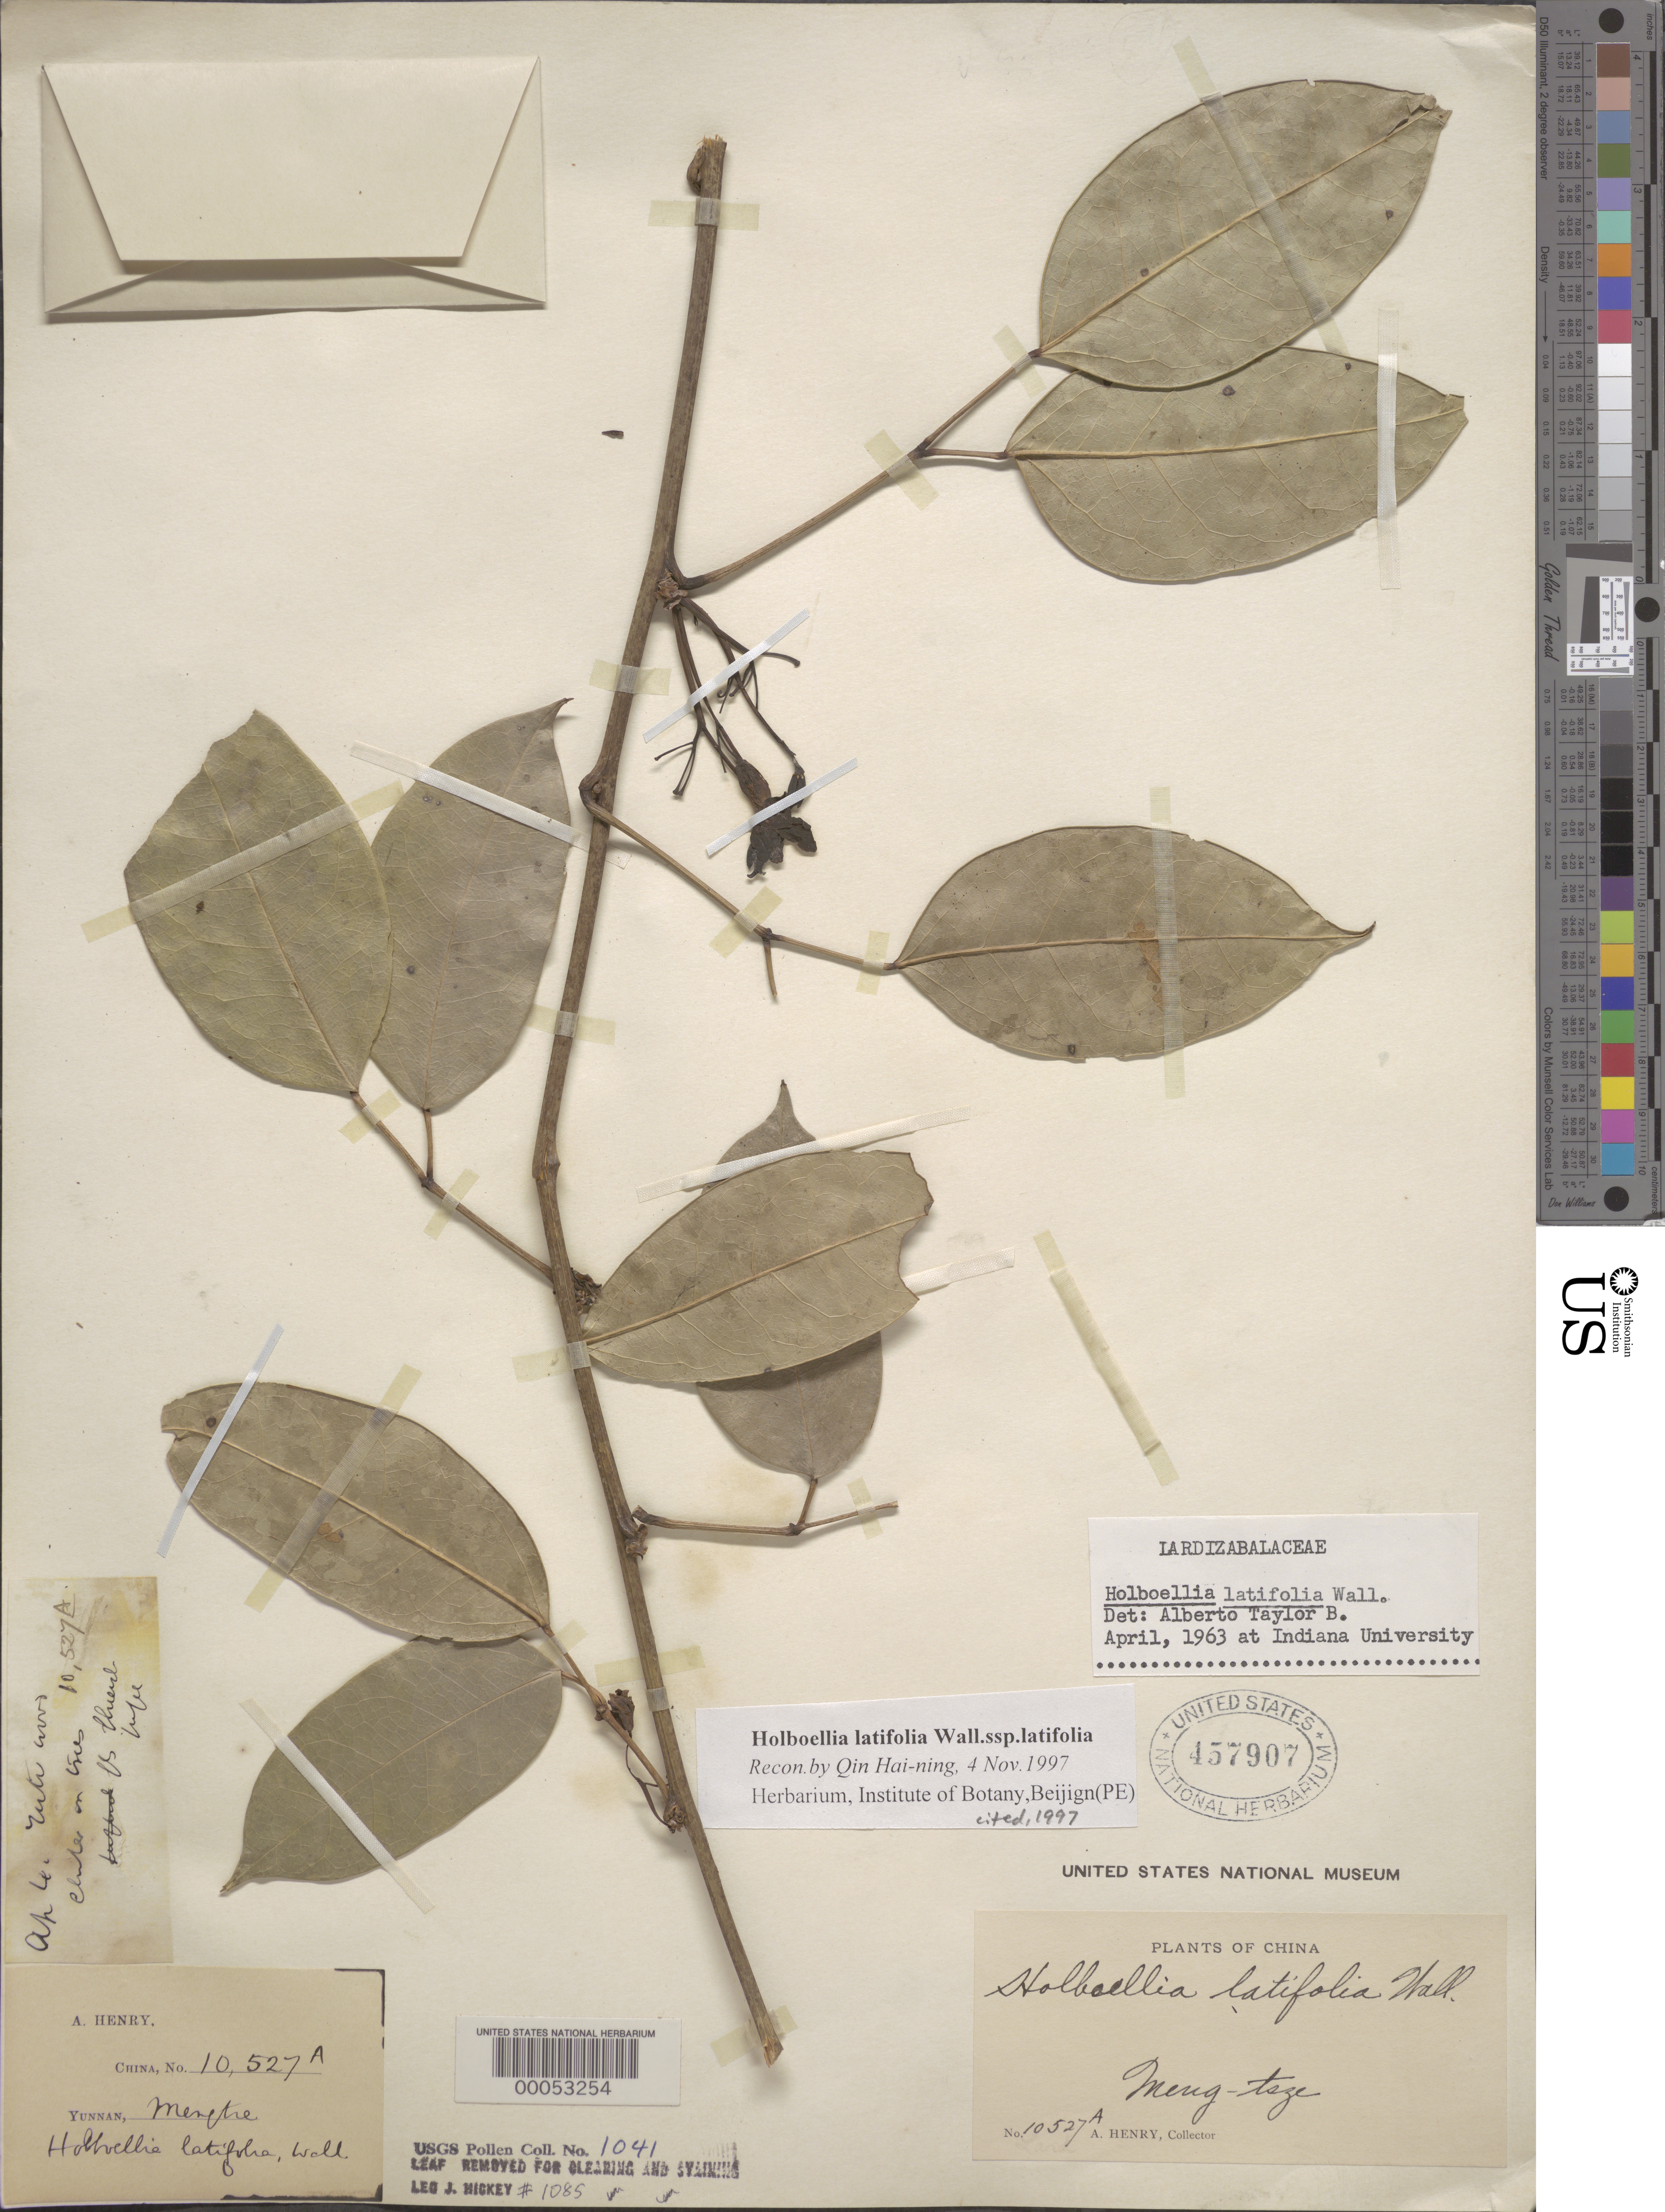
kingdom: Plantae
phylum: Tracheophyta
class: Magnoliopsida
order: Ranunculales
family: Lardizabalaceae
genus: Stauntonia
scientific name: Stauntonia latifolia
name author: (Wall.) R. Br. & Wall.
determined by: Strong, Mark T., (BOT), Smithsonian Institution - National Museum of Natural History (UNITED STATES)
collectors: A. Henry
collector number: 10527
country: China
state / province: Yunnan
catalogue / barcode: US 457907